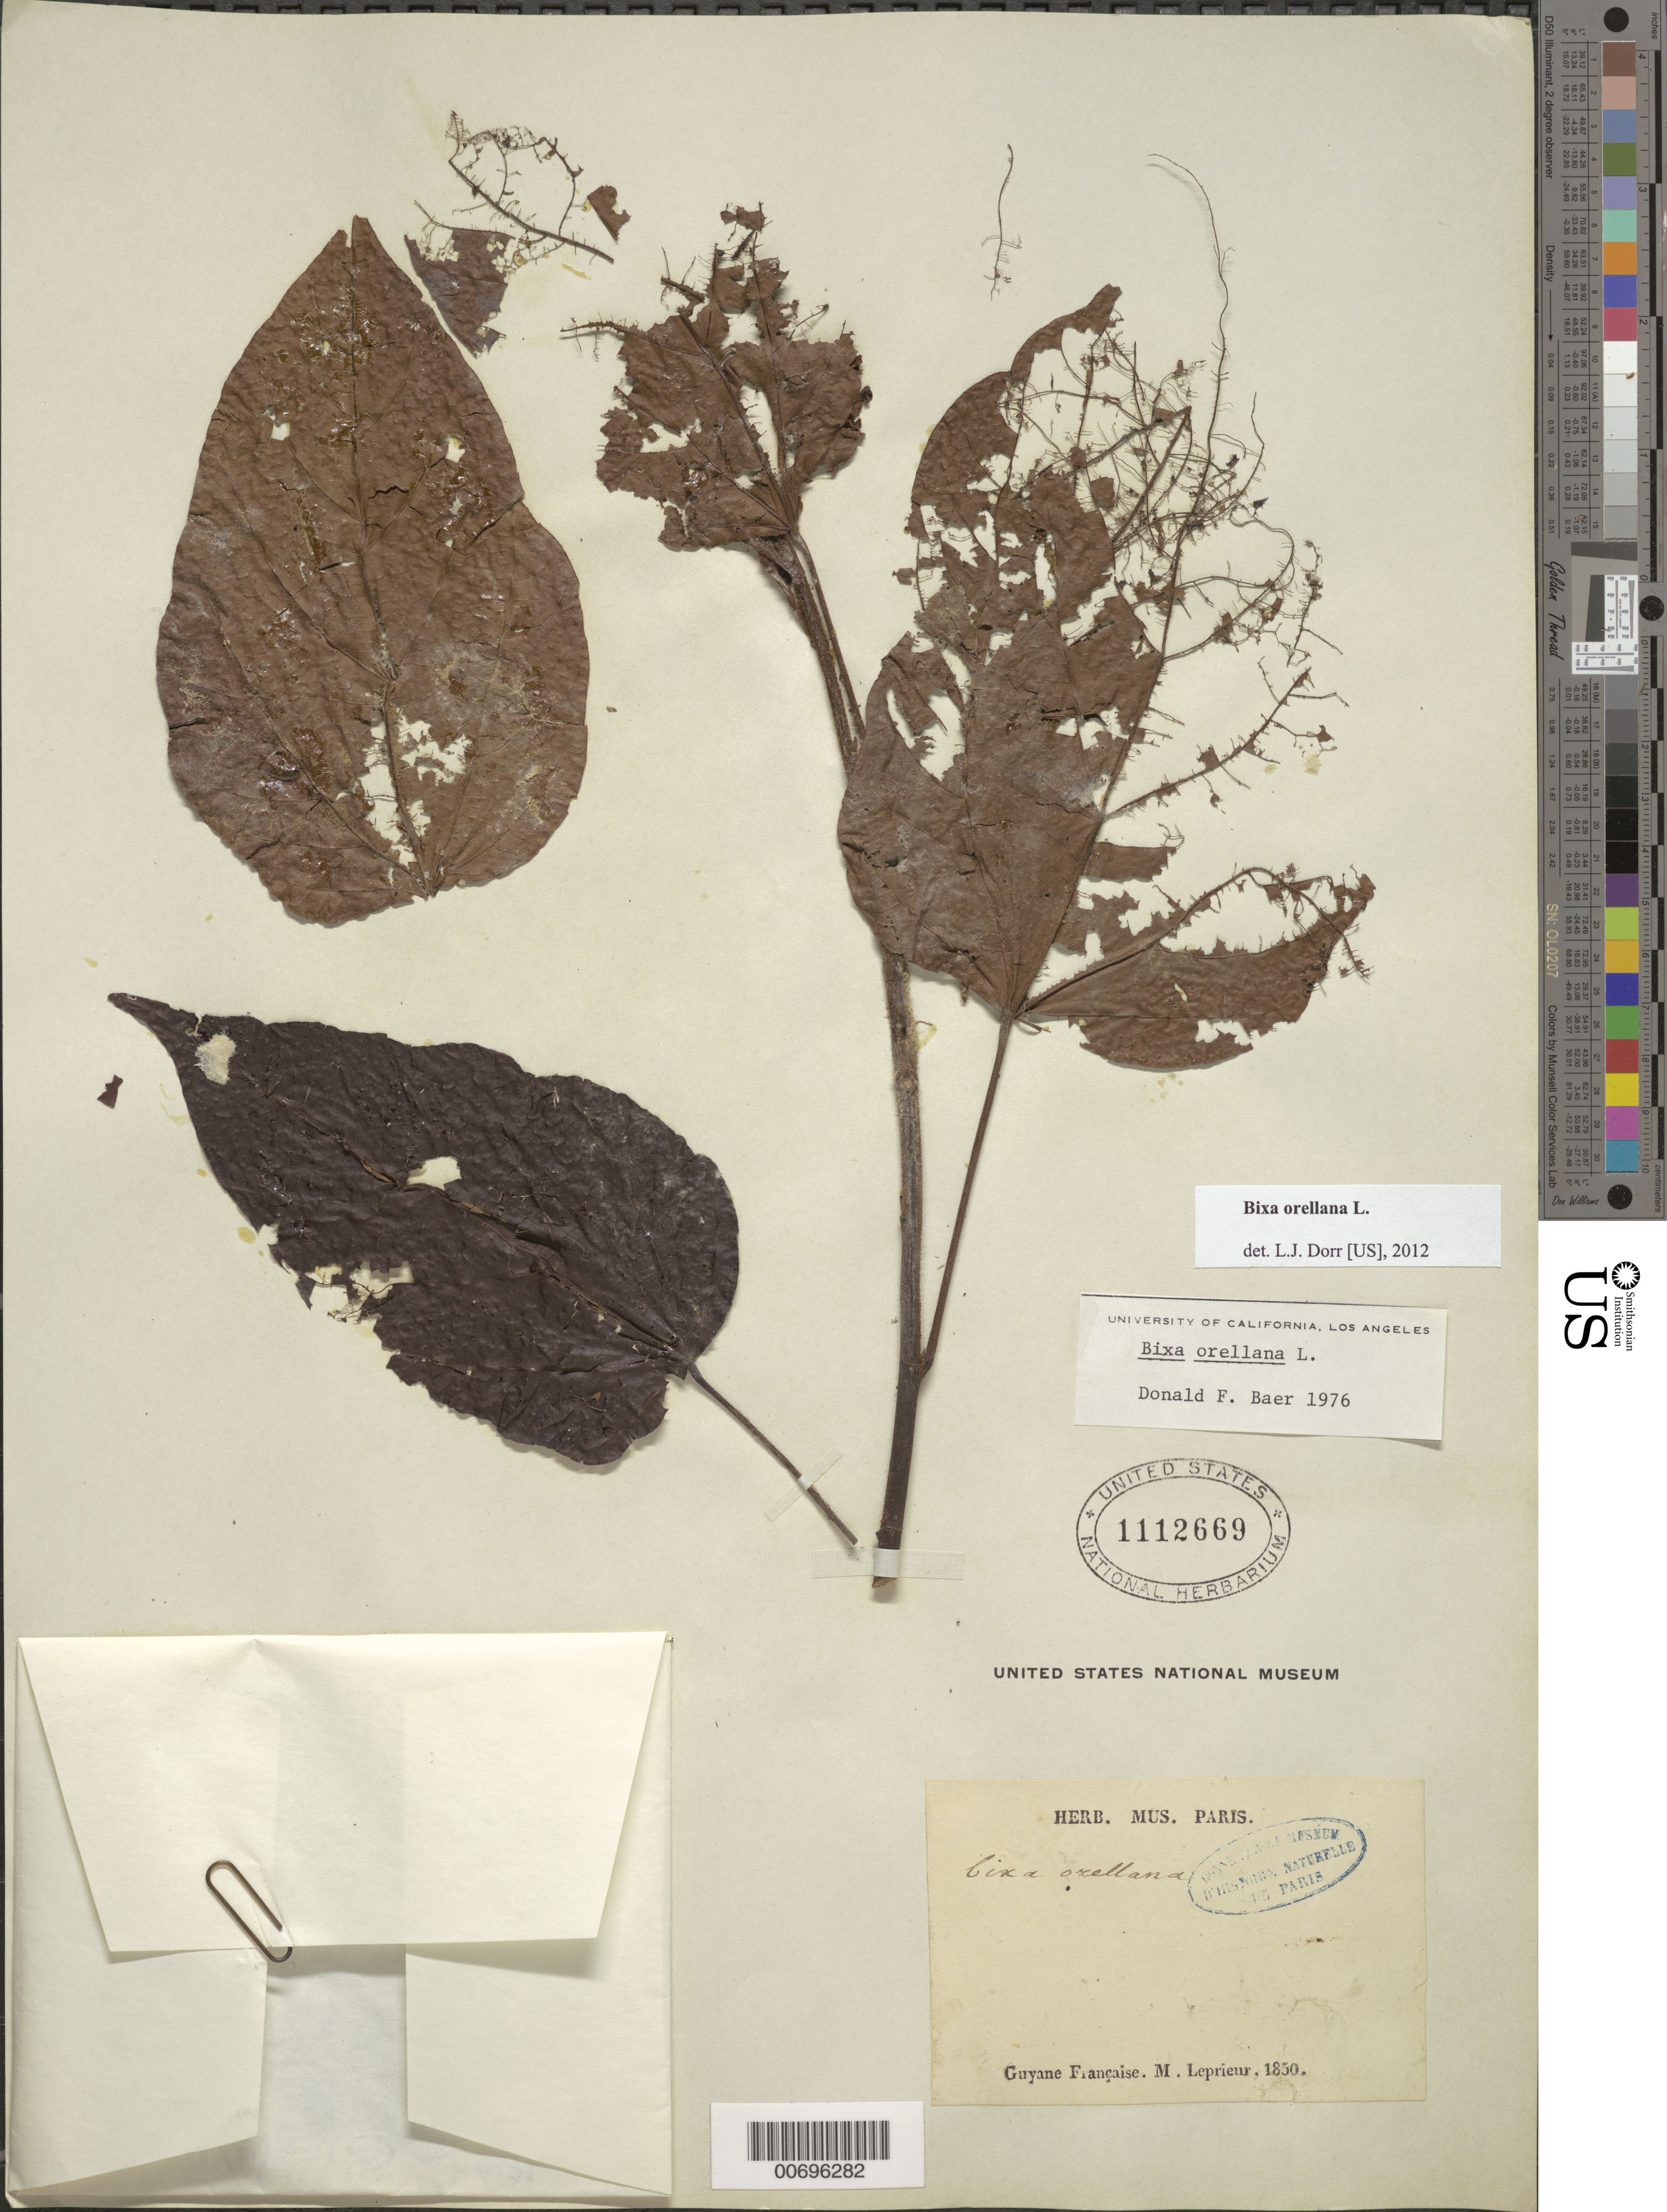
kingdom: Plantae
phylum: Tracheophyta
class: Magnoliopsida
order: Malvales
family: Bixaceae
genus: Bixa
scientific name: Bixa orellana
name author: L.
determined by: Baer, D. F.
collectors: F. M. R. Leprieur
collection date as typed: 1850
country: French Guiana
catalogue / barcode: US 1112669